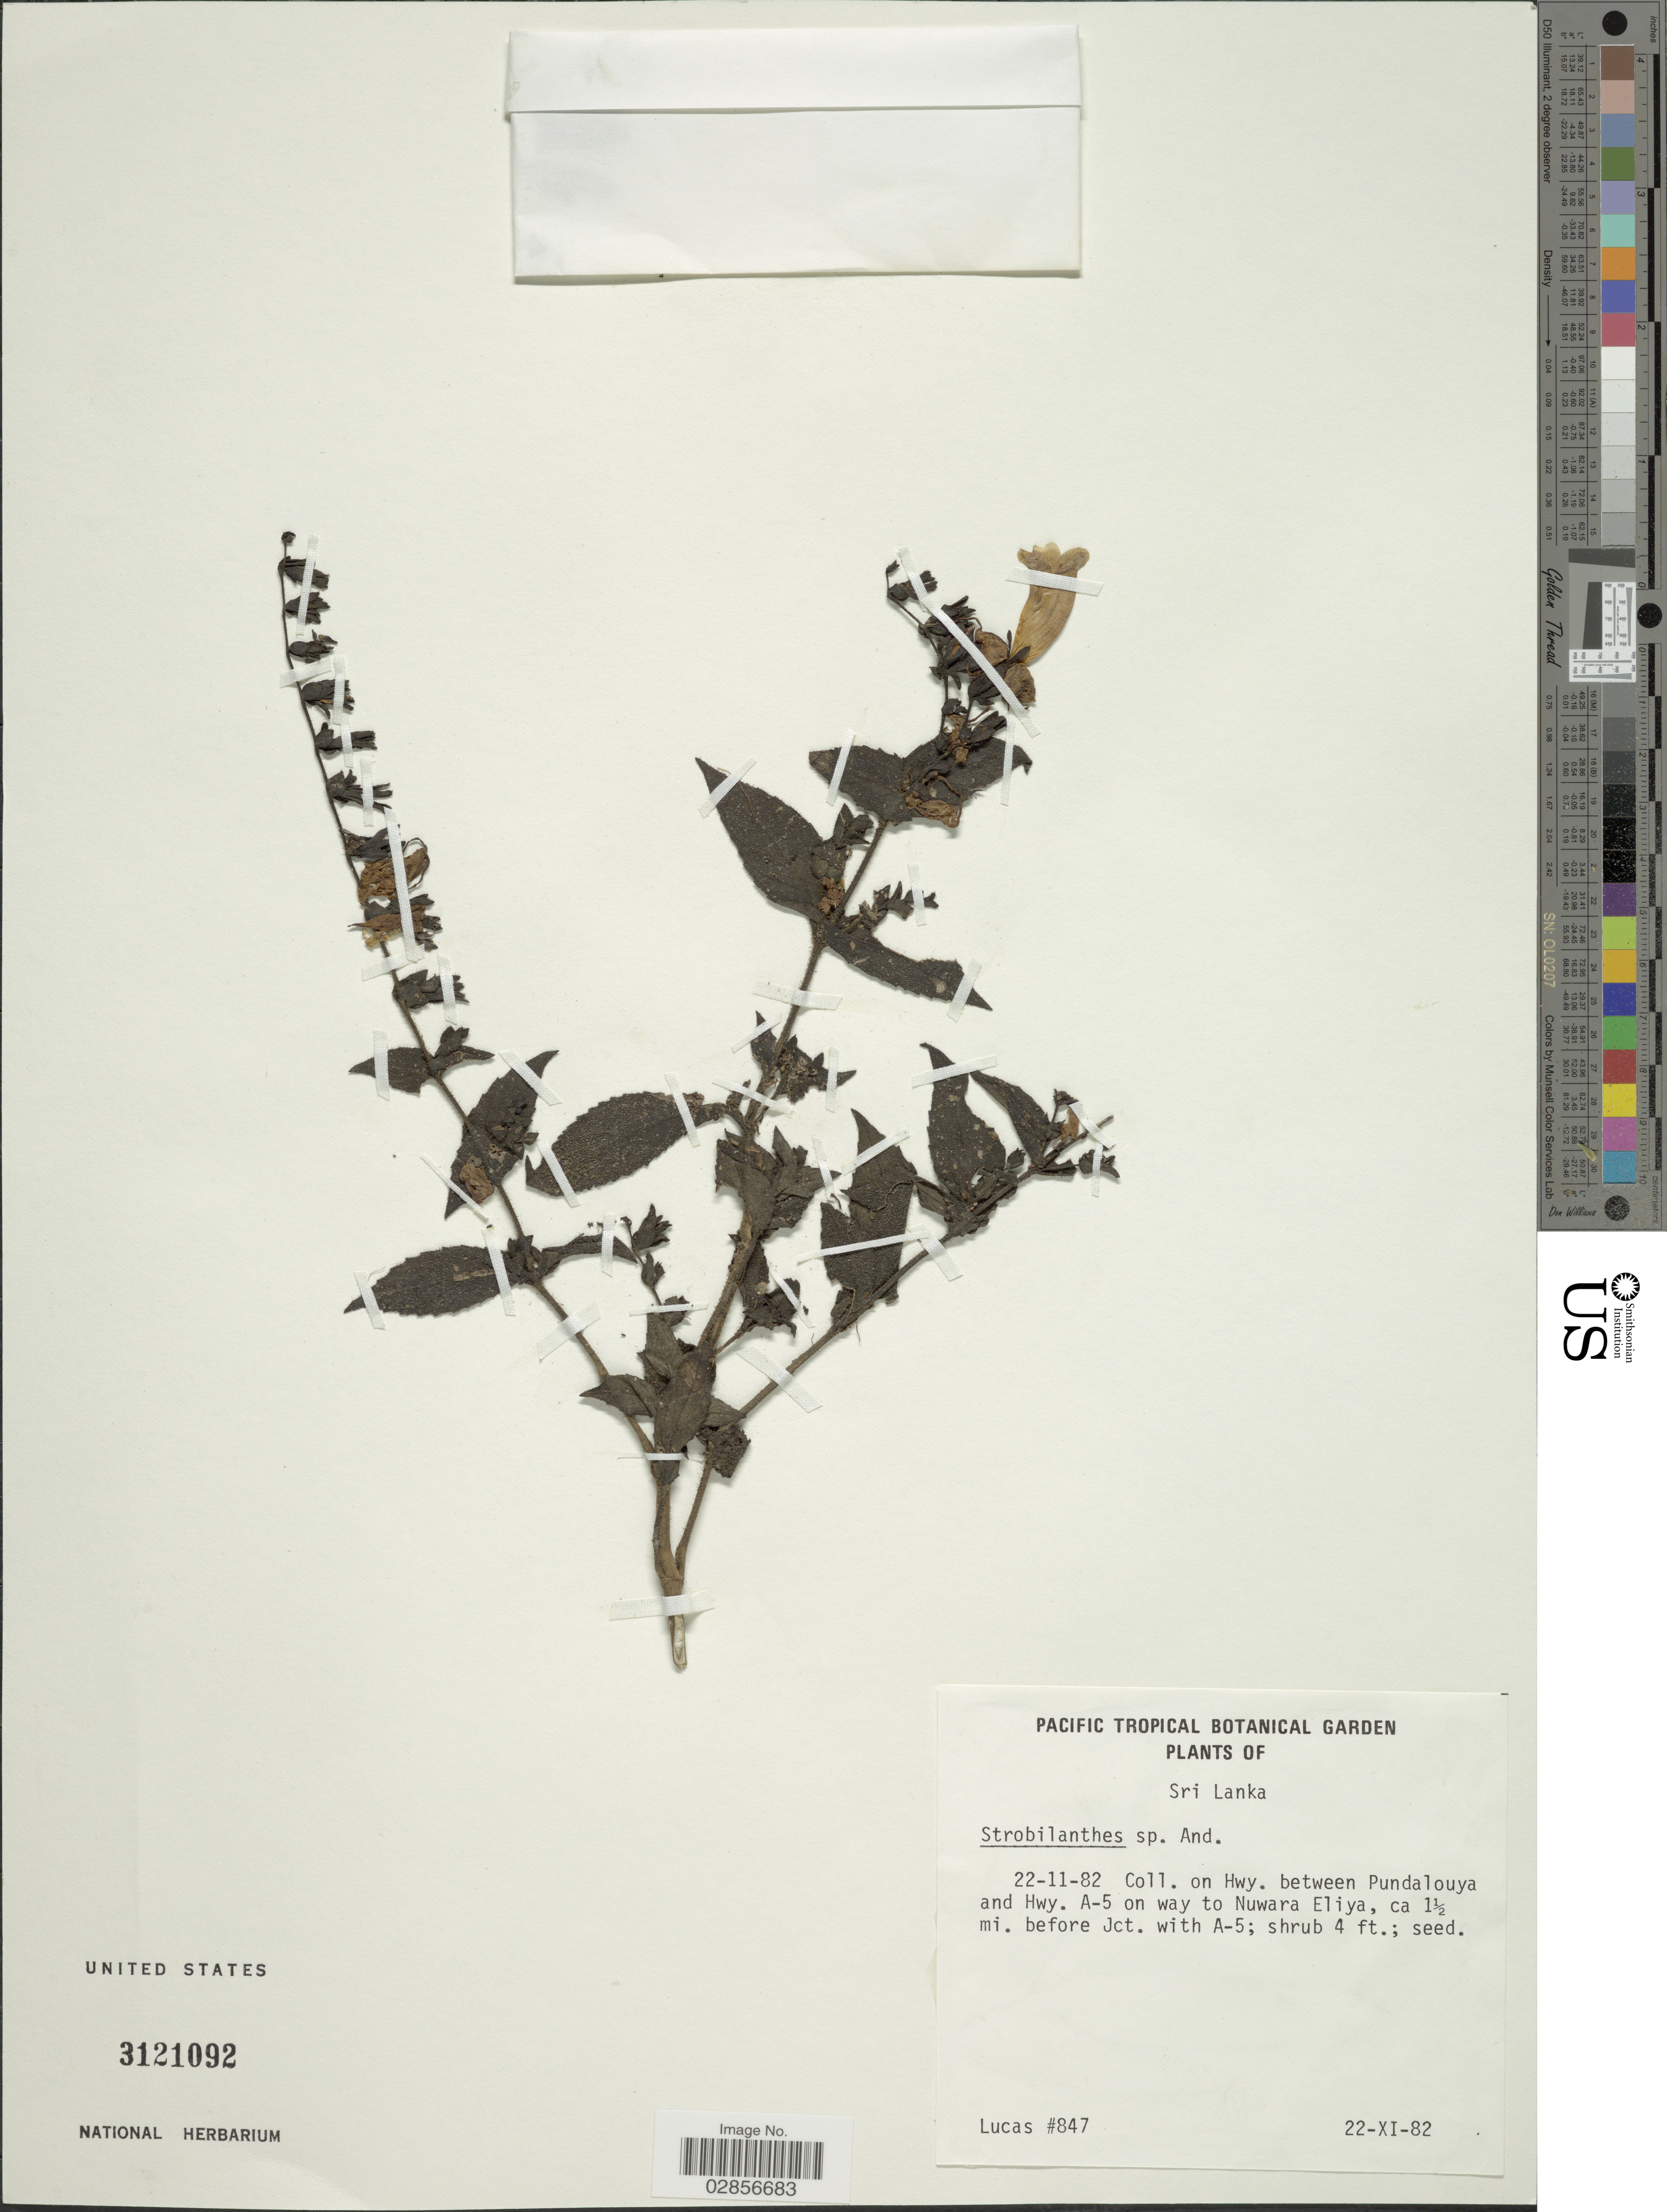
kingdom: Plantae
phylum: Tracheophyta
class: Magnoliopsida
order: Lamiales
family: Acanthaceae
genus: Strobilanthes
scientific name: Strobilanthes sp.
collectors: Lucas, --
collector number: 847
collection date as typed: Transcribed d/m/y: 22/11/82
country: Sri Lanka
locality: On Hwy. between Pundalouya and Hwy. A-5 on way to Nuwara Eliya, ca 1½ mi. before Jct. with A-5.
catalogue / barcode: US 3121092